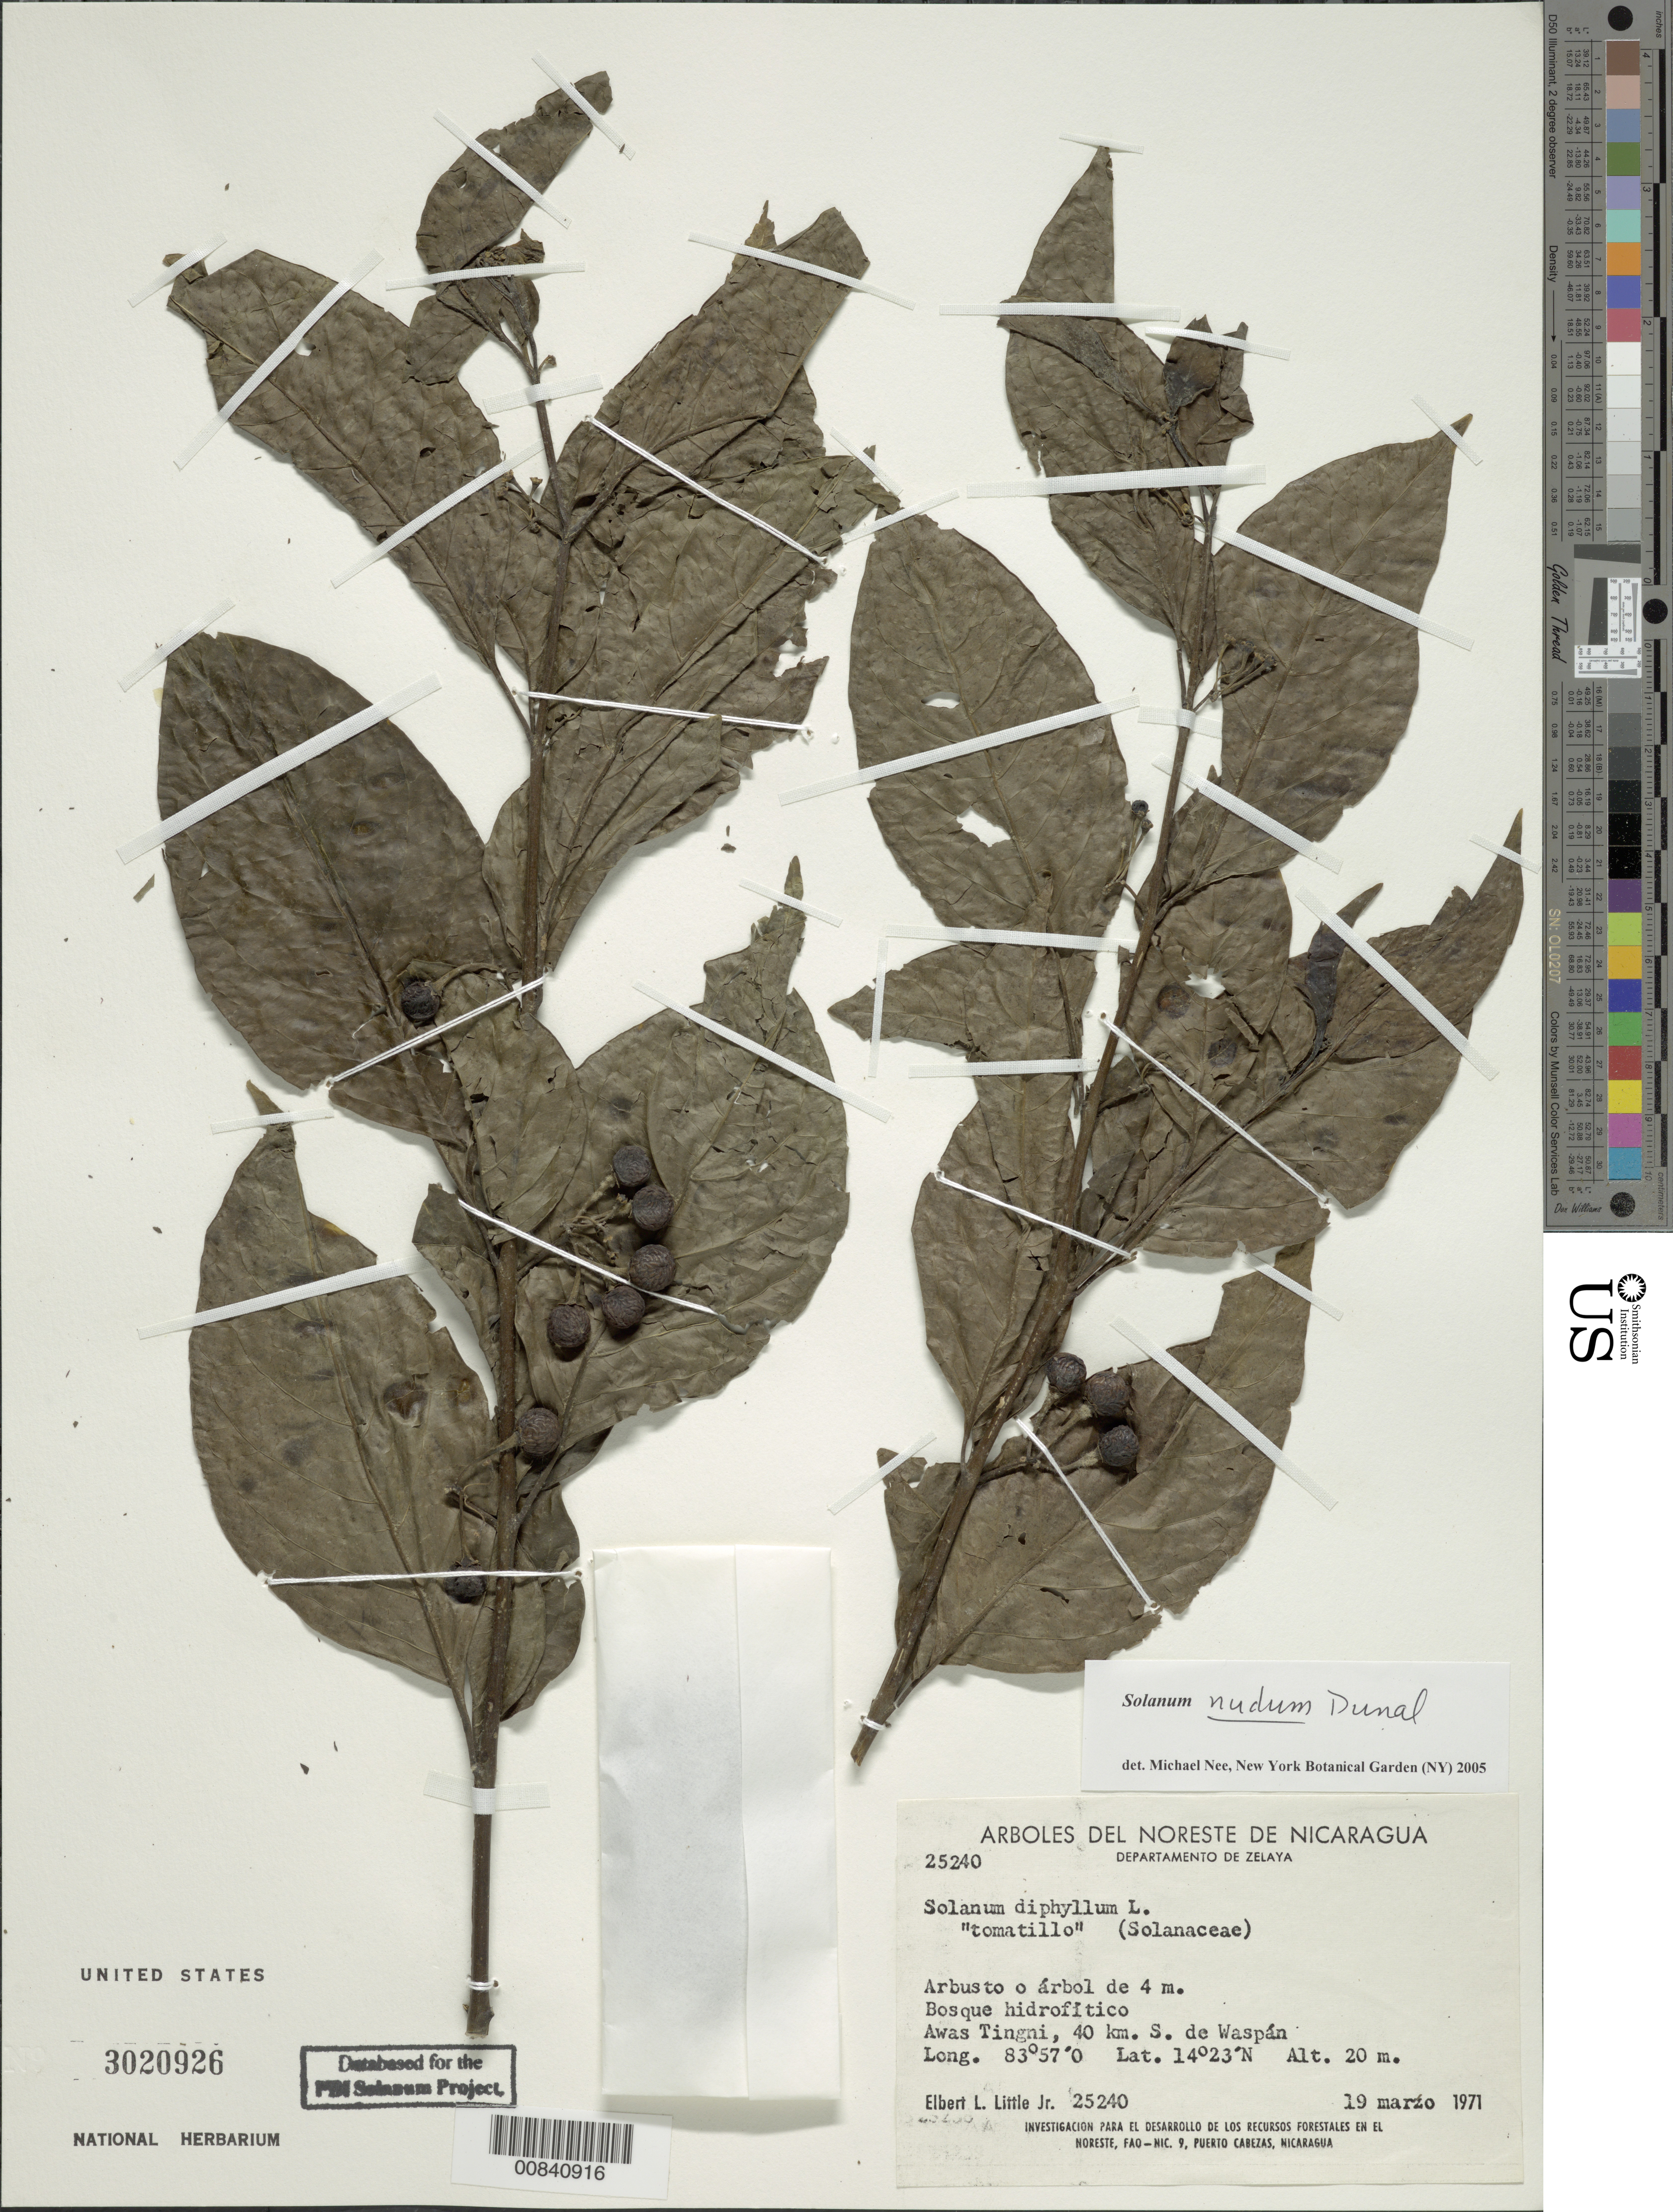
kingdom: Plantae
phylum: Tracheophyta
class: Magnoliopsida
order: Solanales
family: Solanaceae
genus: Solanum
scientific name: Solanum nudum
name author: Dunal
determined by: Nee, Michael H.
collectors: E. L. Little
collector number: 25240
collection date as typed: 19 Mar 1971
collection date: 1971-03-19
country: Nicaragua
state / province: Atlántico Norte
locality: Awas Tingni, 40 km S de Waspán.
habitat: Bosque hidrofitico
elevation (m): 20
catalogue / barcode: US 3020926